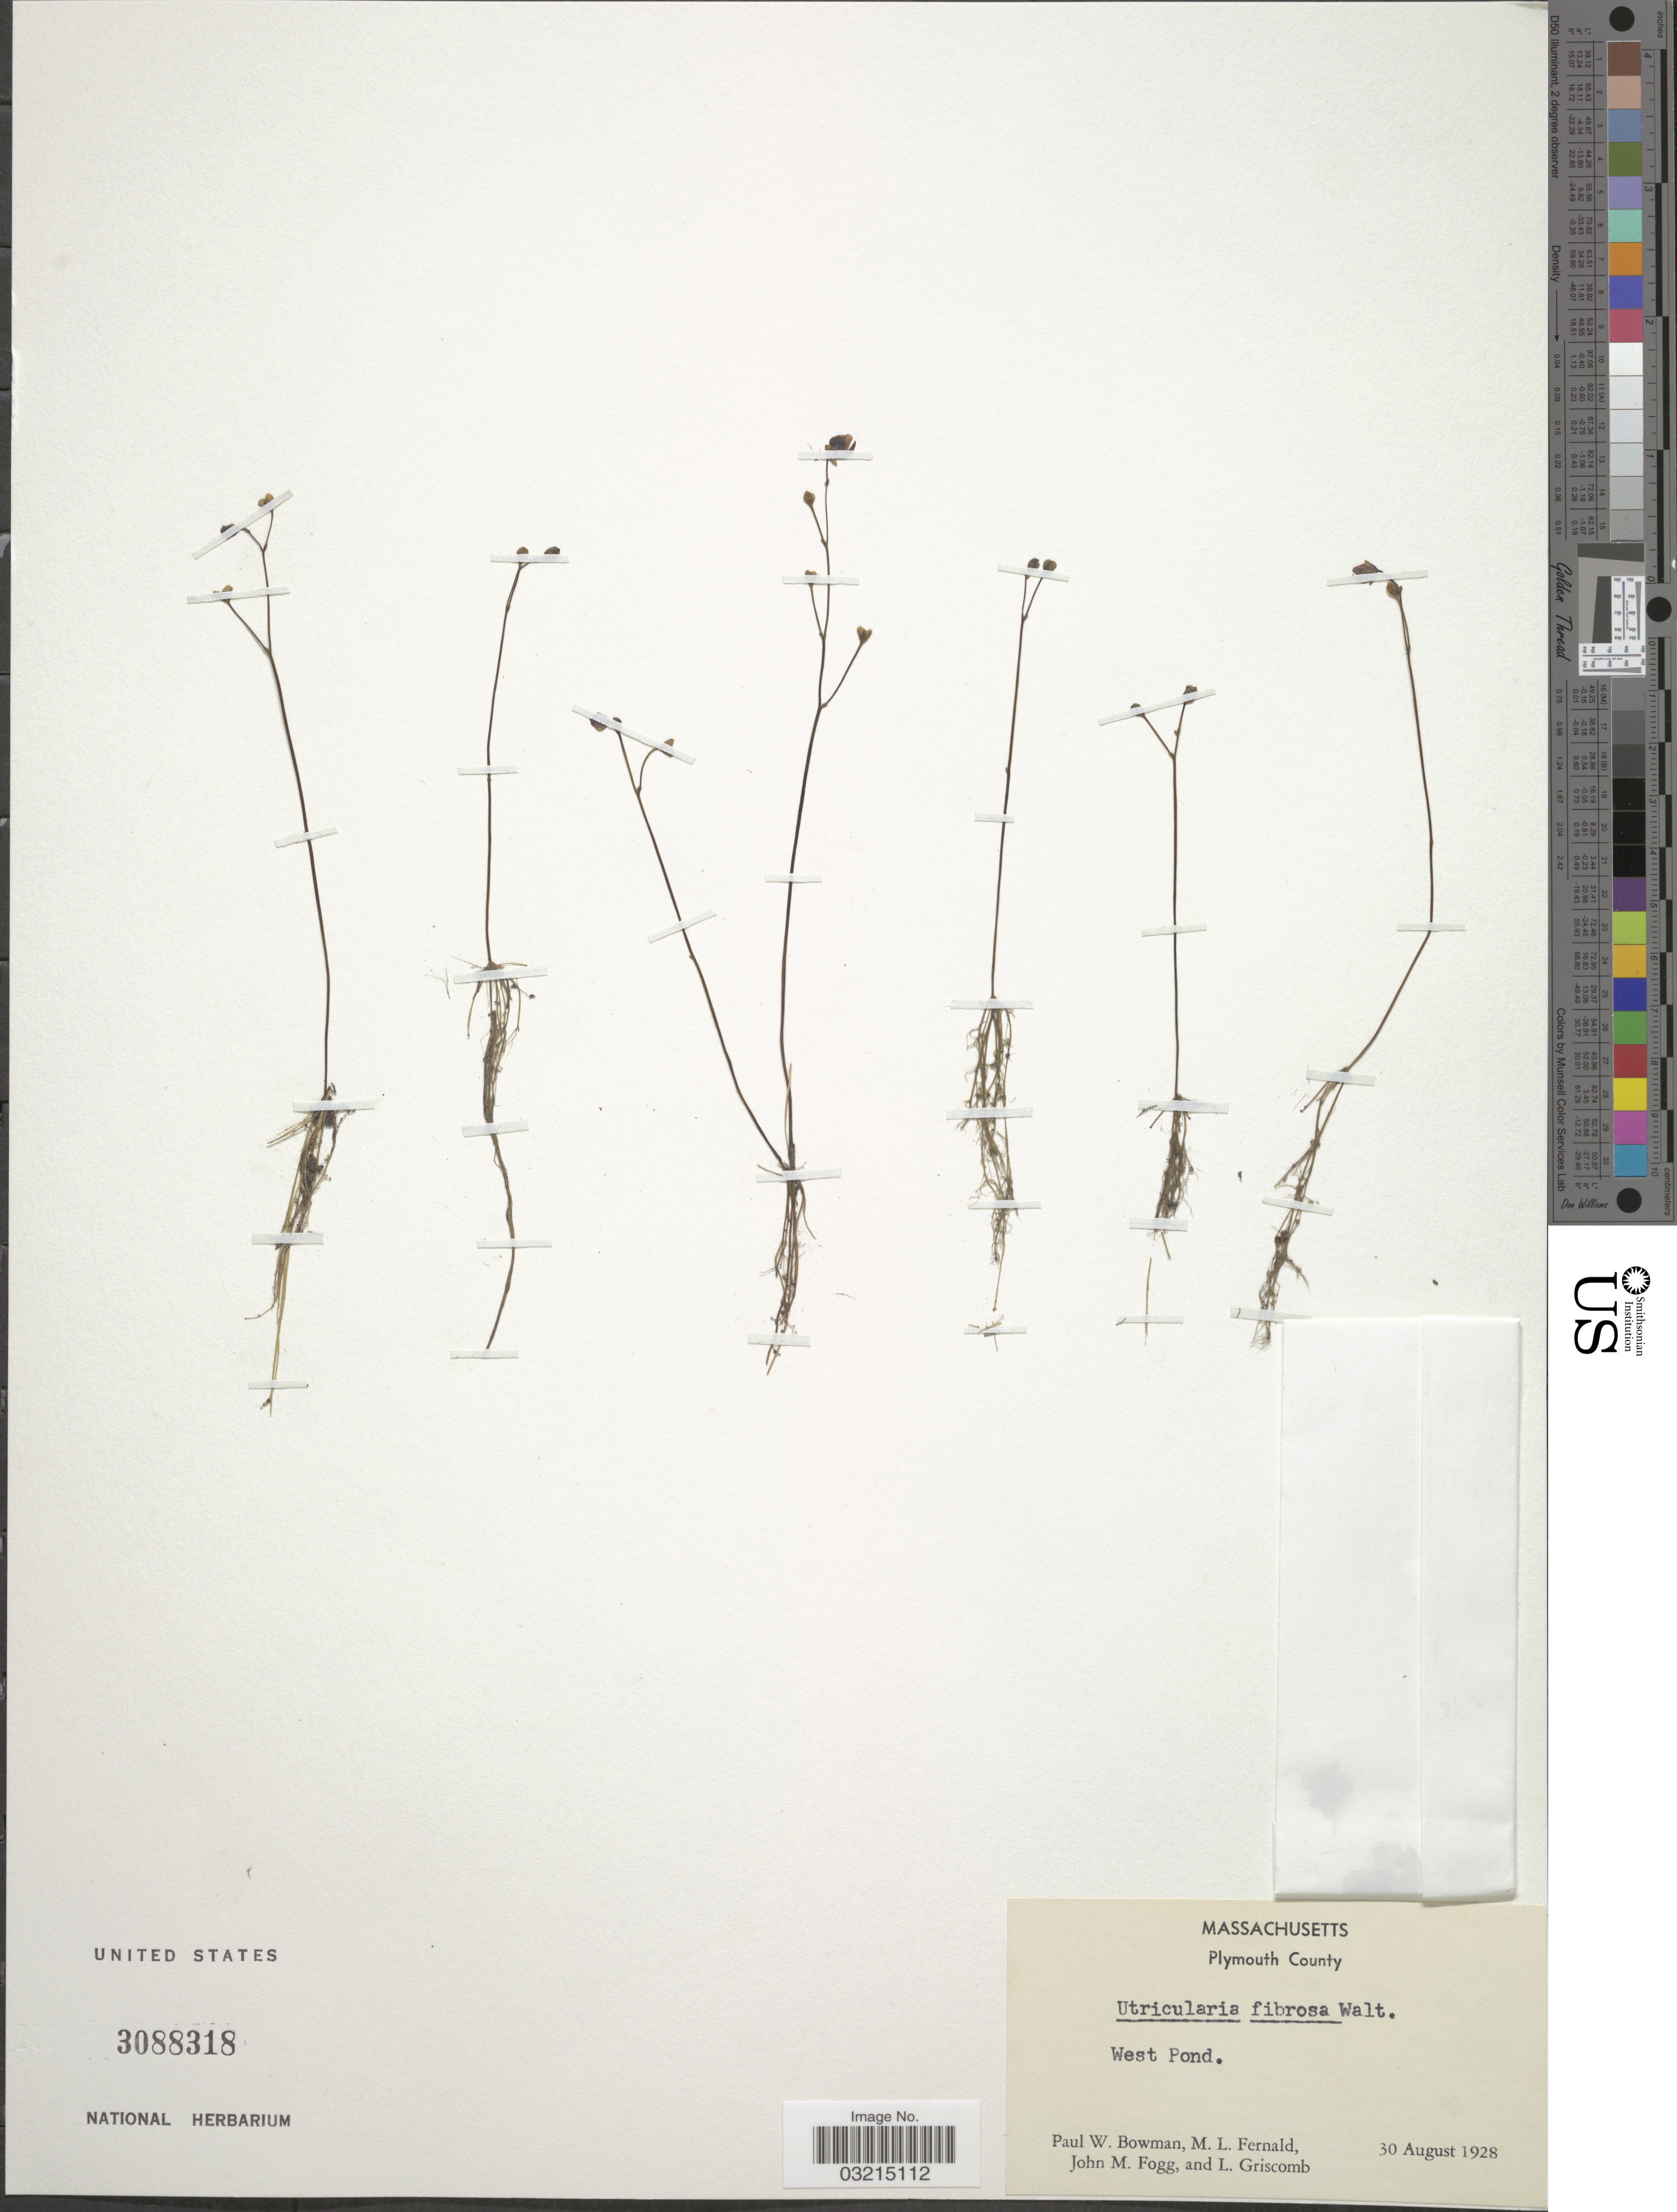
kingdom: Plantae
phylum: Tracheophyta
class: Magnoliopsida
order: Lamiales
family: Lentibulariaceae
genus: Utricularia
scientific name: Utricularia gibba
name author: L.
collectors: P. Bowman, M. L. Fernald, J. Fogg & L. Griscomb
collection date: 1928-08-30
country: United States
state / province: Massachusetts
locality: Plymouth County. West Pond.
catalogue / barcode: US 3088318